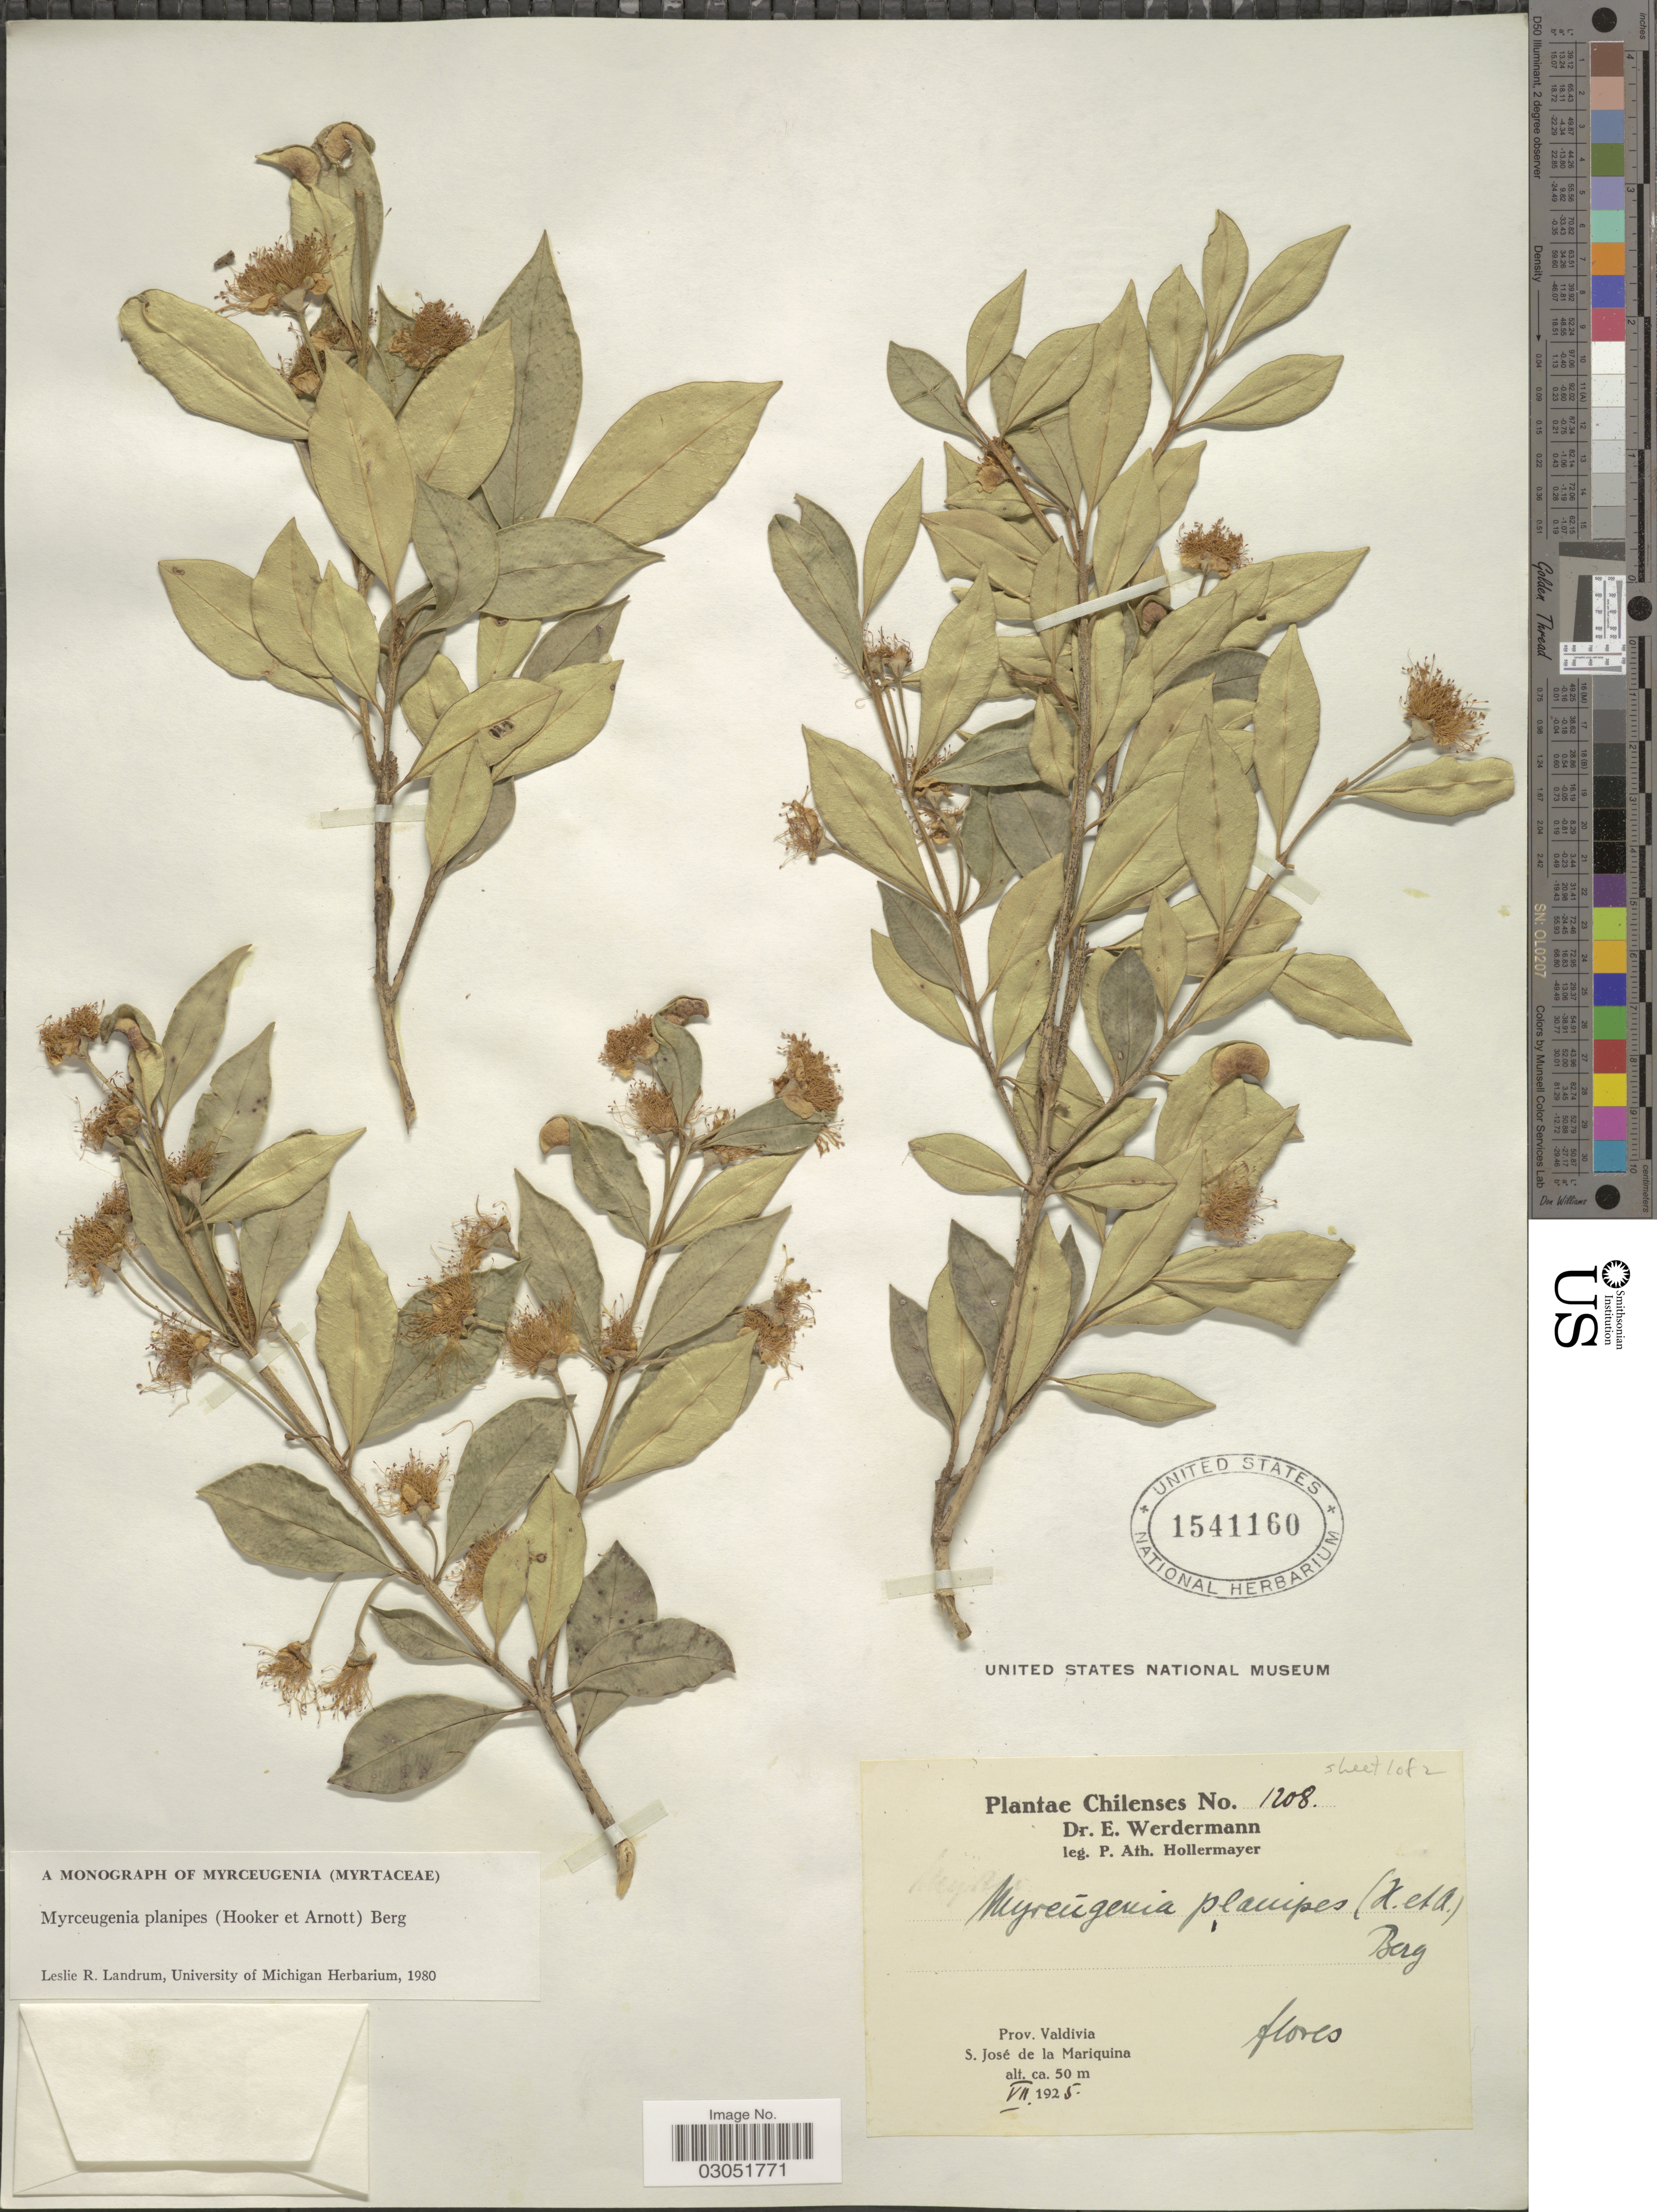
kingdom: Plantae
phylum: Tracheophyta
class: Magnoliopsida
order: Myrtales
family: Myrtaceae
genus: Myrceugenia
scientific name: Myrceugenia planipes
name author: (Hook. & Arn.) O. Berg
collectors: P. Hollermayer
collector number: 1208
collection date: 1925-07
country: Chile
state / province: Los Ríos (XIV)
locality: Prov. Valdivia. S. José de la Mariquina.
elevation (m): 50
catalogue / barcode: US 1541160